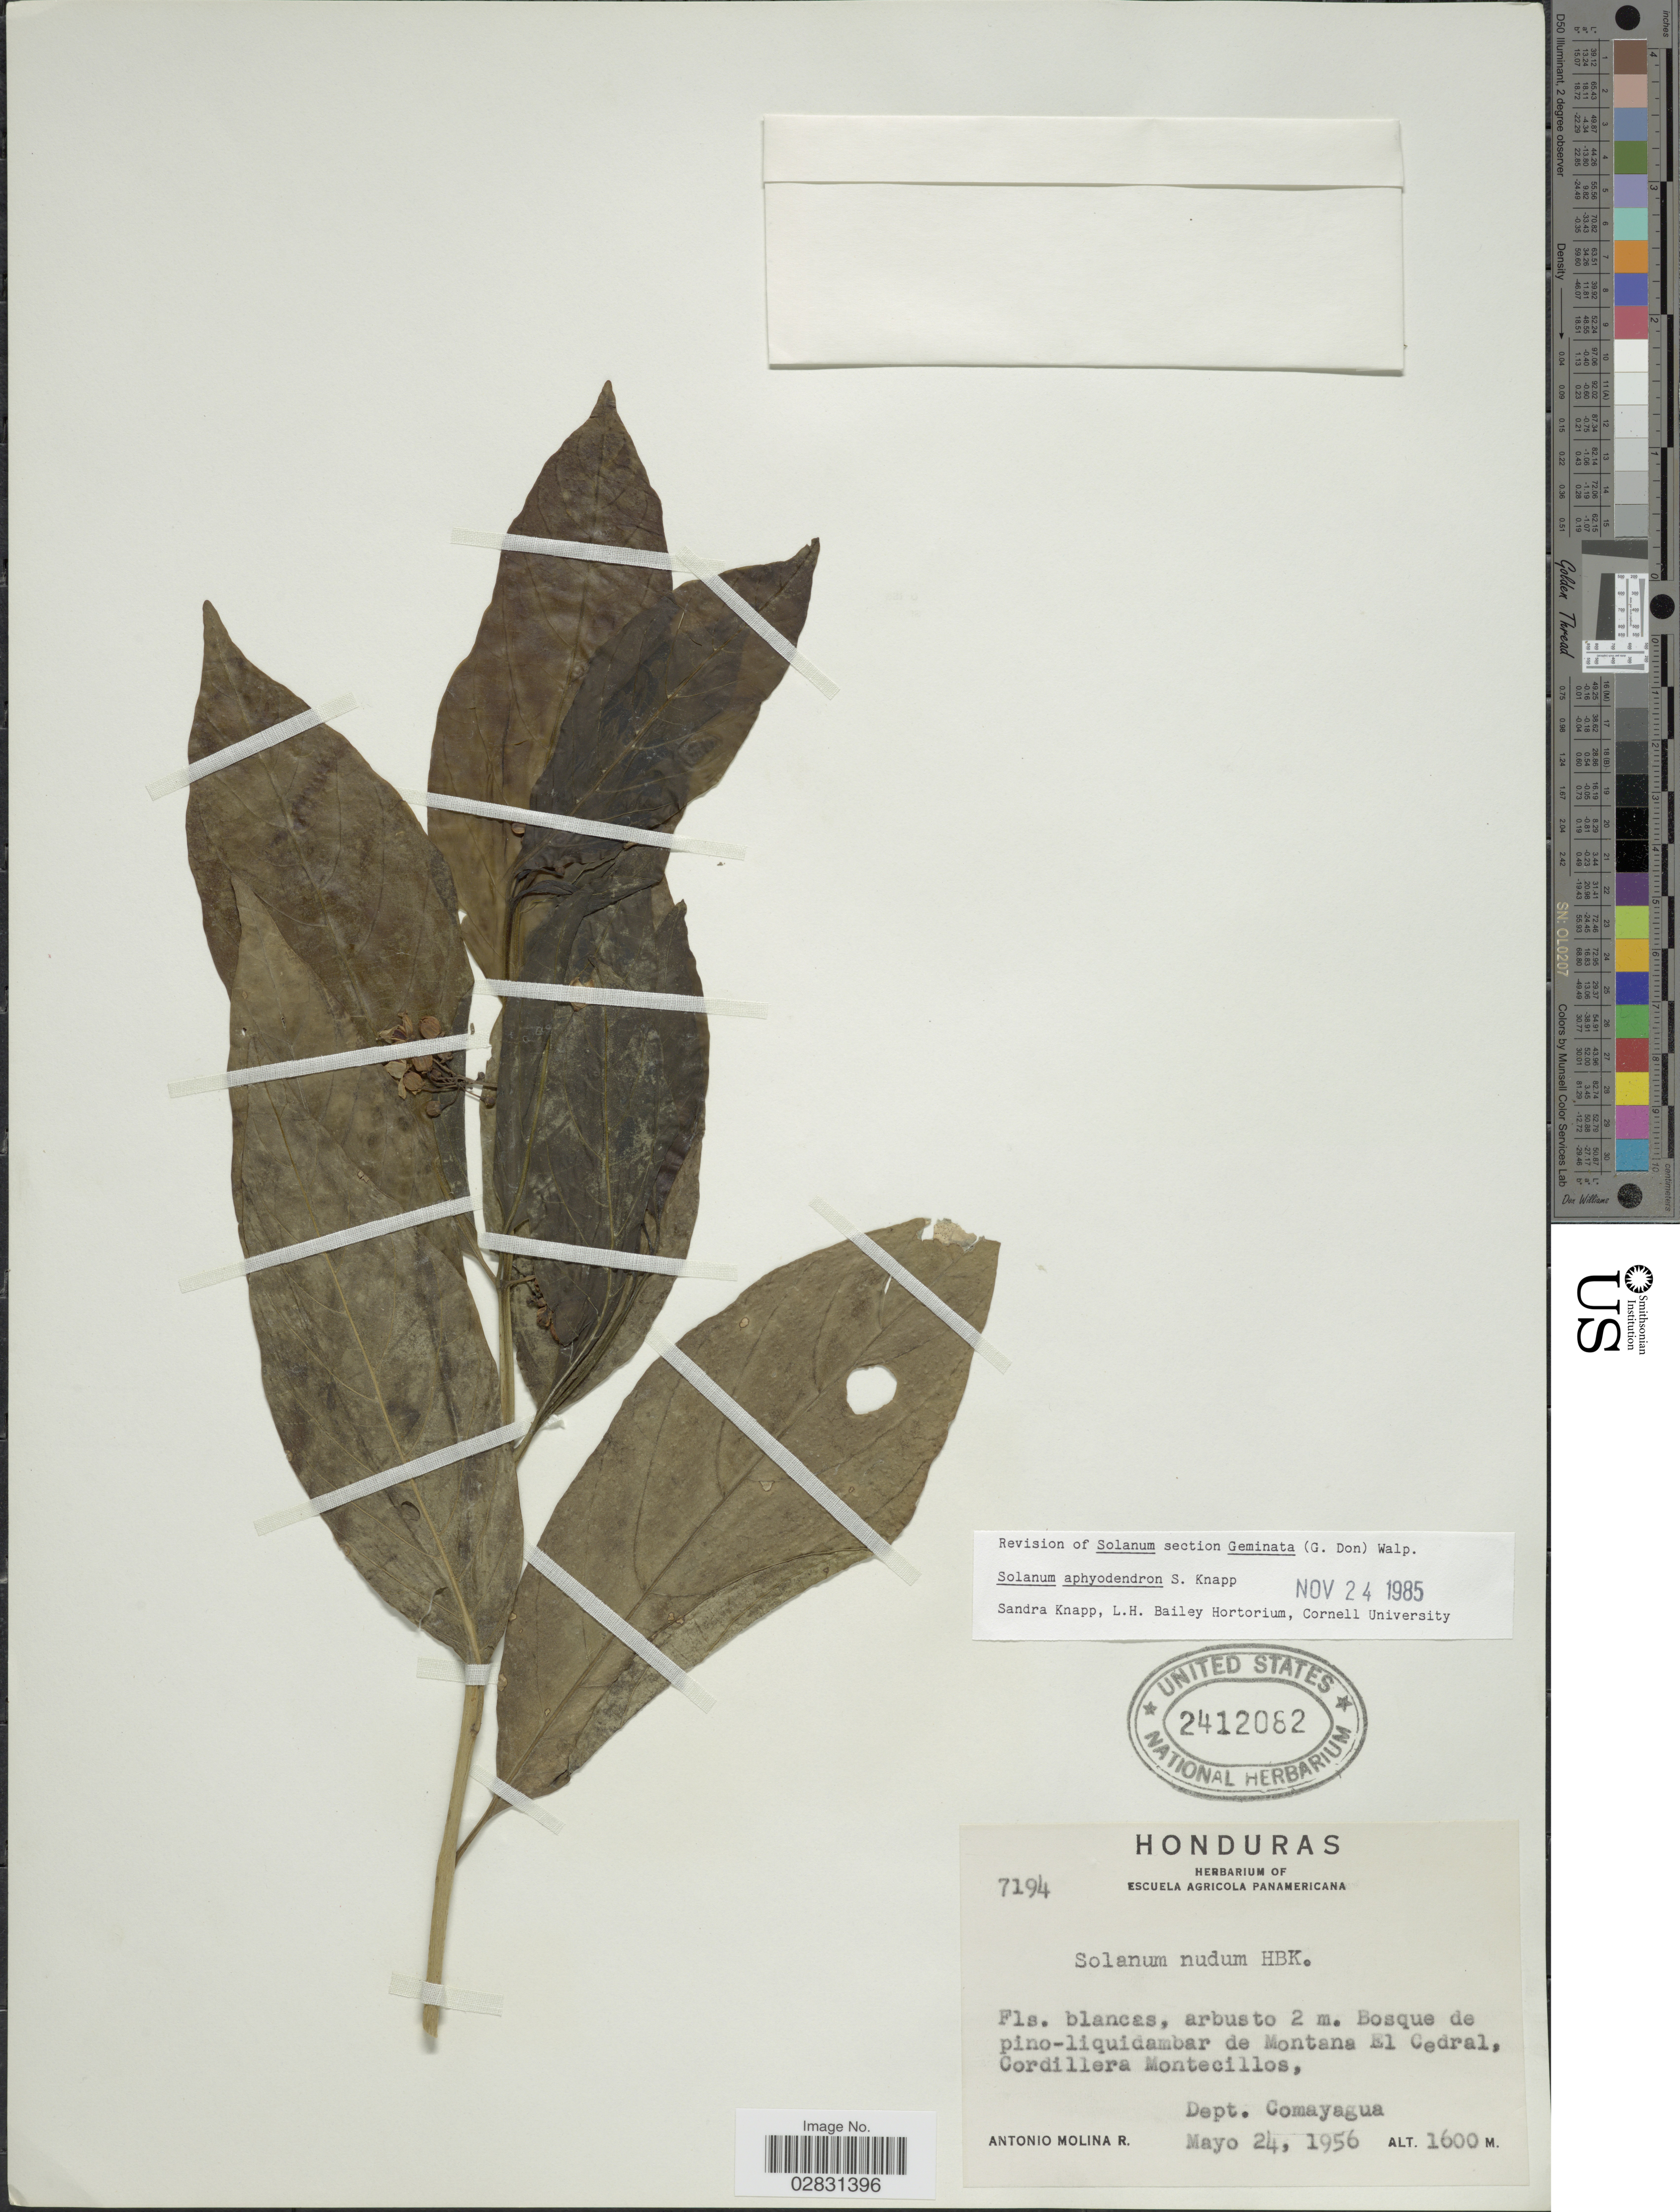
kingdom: Plantae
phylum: Tracheophyta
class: Magnoliopsida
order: Solanales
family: Solanaceae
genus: Solanum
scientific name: Solanum aphyodendron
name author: S. Knapp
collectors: A. Molina R.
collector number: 7194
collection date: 1956-05-24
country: Honduras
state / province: Comayagua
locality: Bosque de pino-liquidambar de Montana El Cedral, Cordillera Montecillos, Dept. Comayagua.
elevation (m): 1600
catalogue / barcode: US 2412082